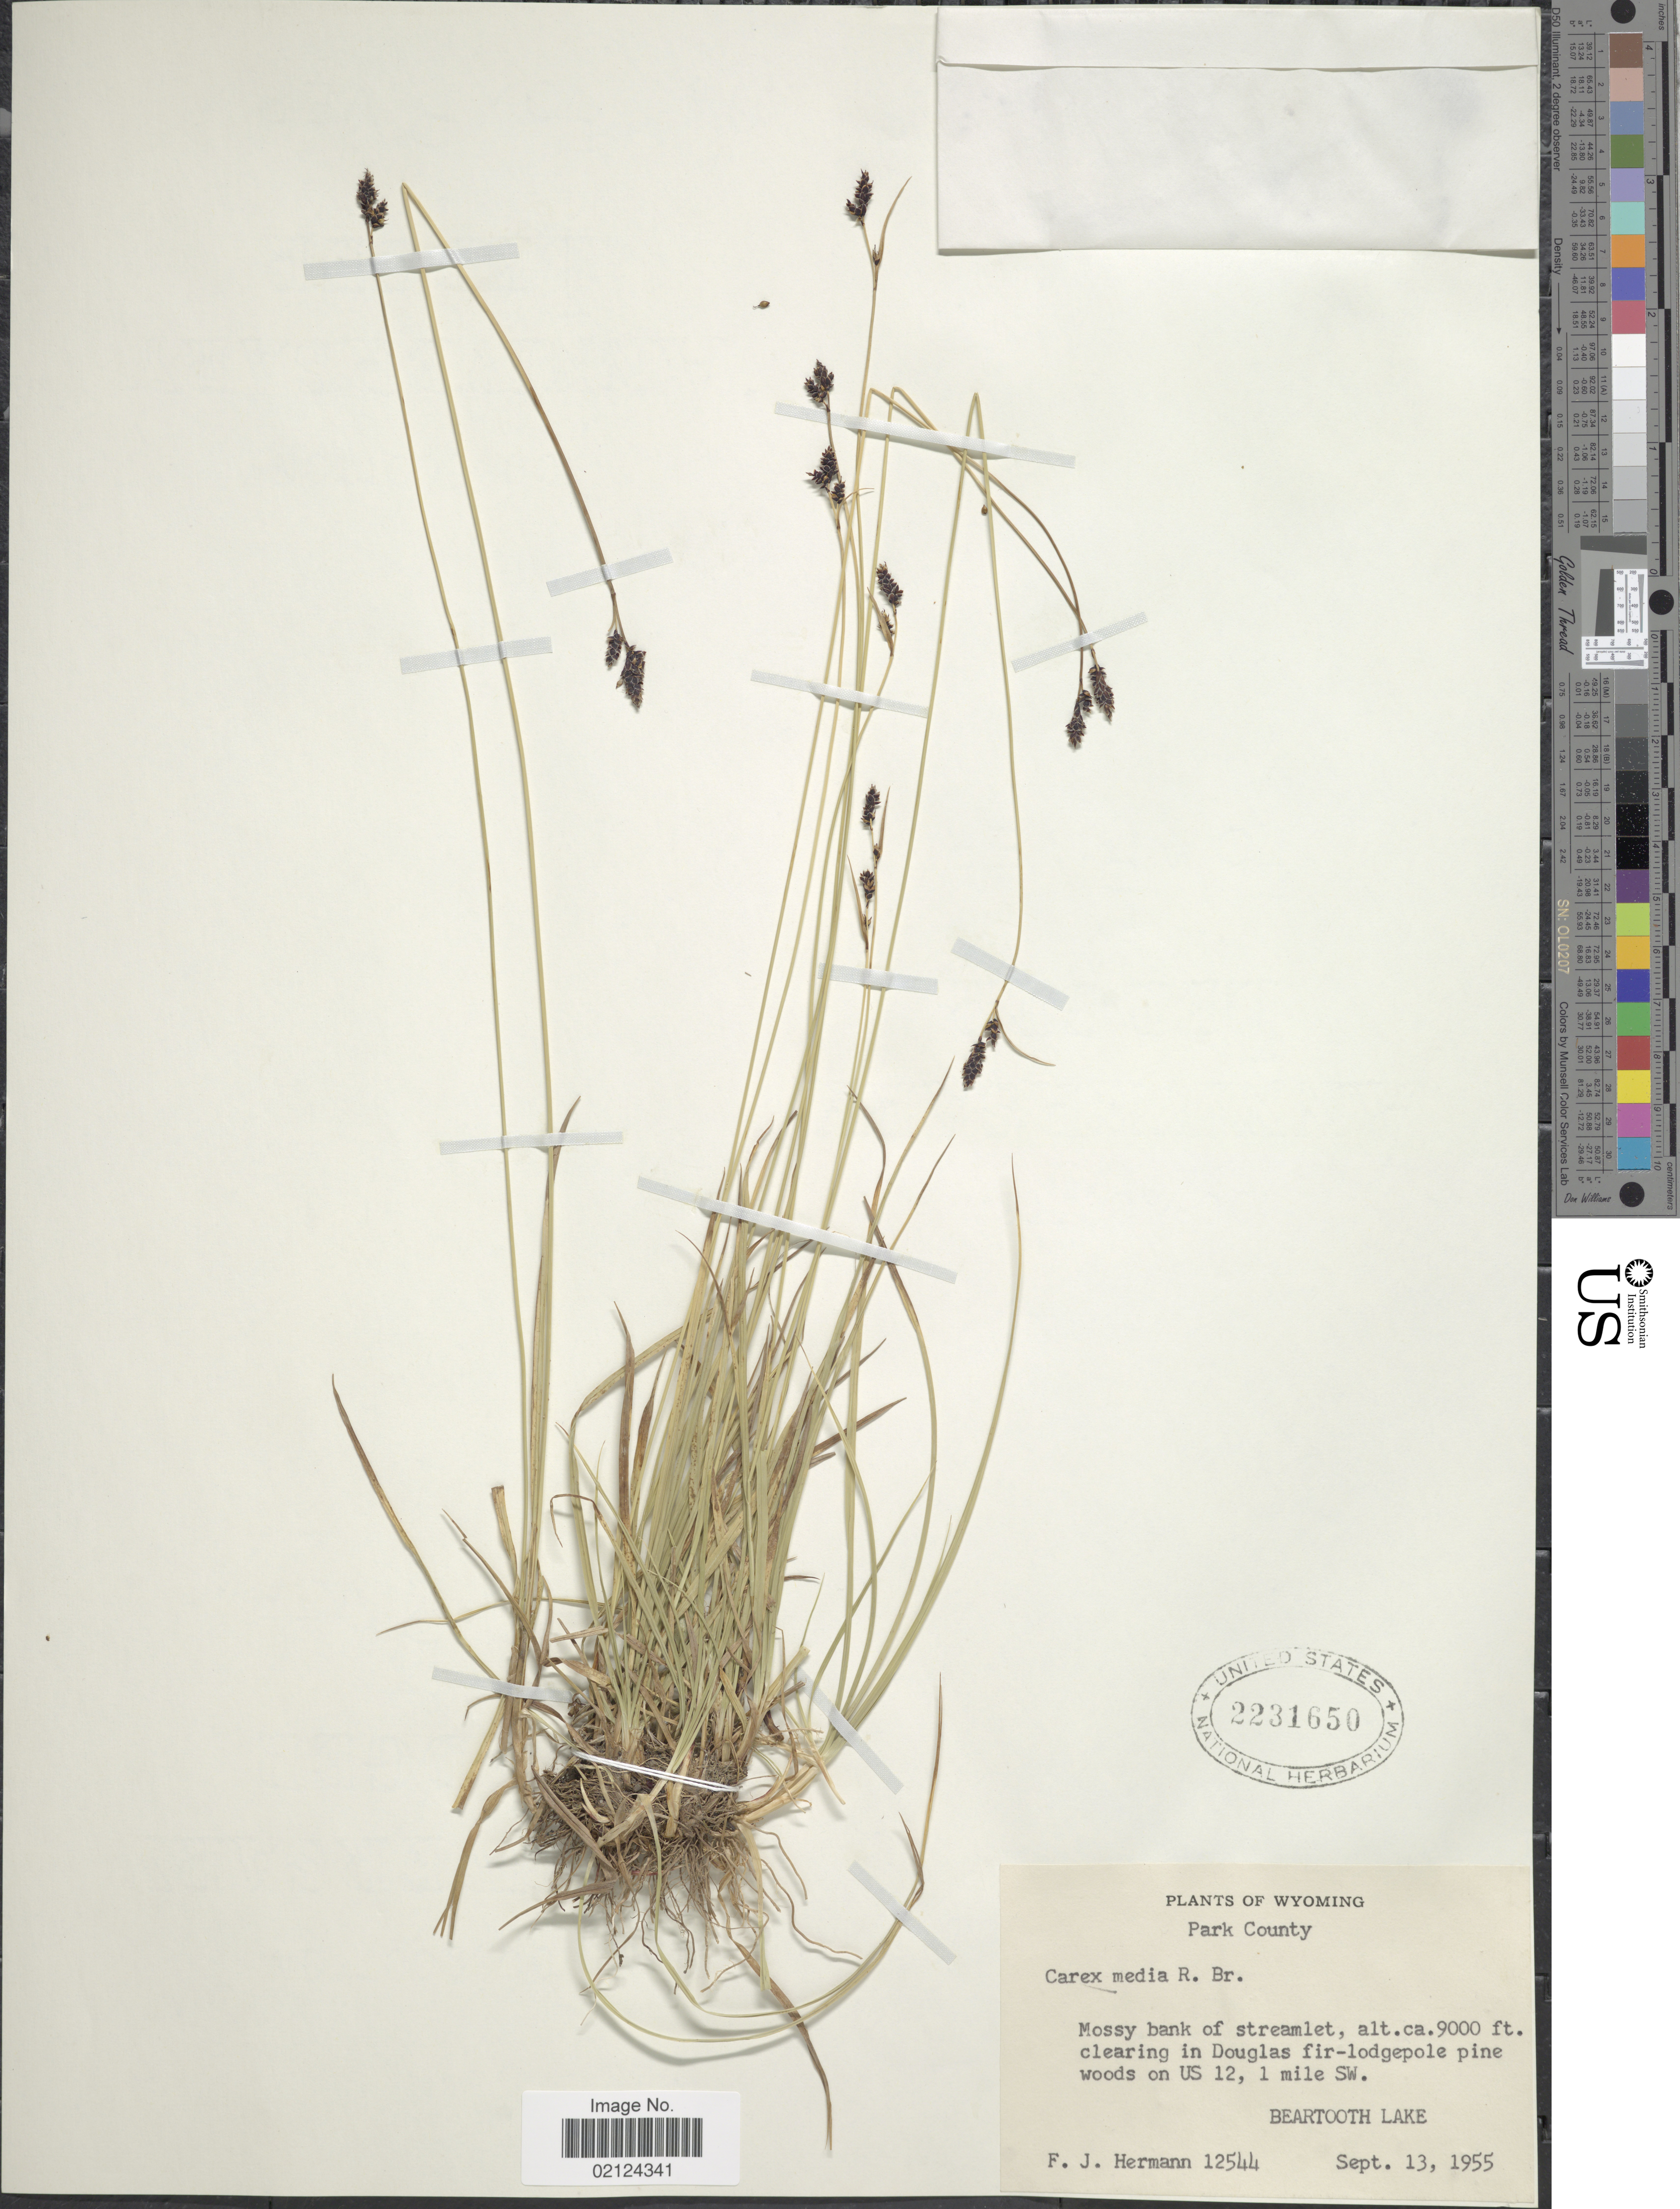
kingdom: Plantae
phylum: Tracheophyta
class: Liliopsida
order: Poales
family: Cyperaceae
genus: Carex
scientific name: Carex media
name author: R. Br.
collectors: F. J. Hermann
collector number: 12544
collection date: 1955-09-13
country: United States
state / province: Wyoming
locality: Park County, in Douglas fir-lodgepole pine woods on US 12, 1 mile SW Beartooth Lake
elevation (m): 2743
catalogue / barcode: US 2231650